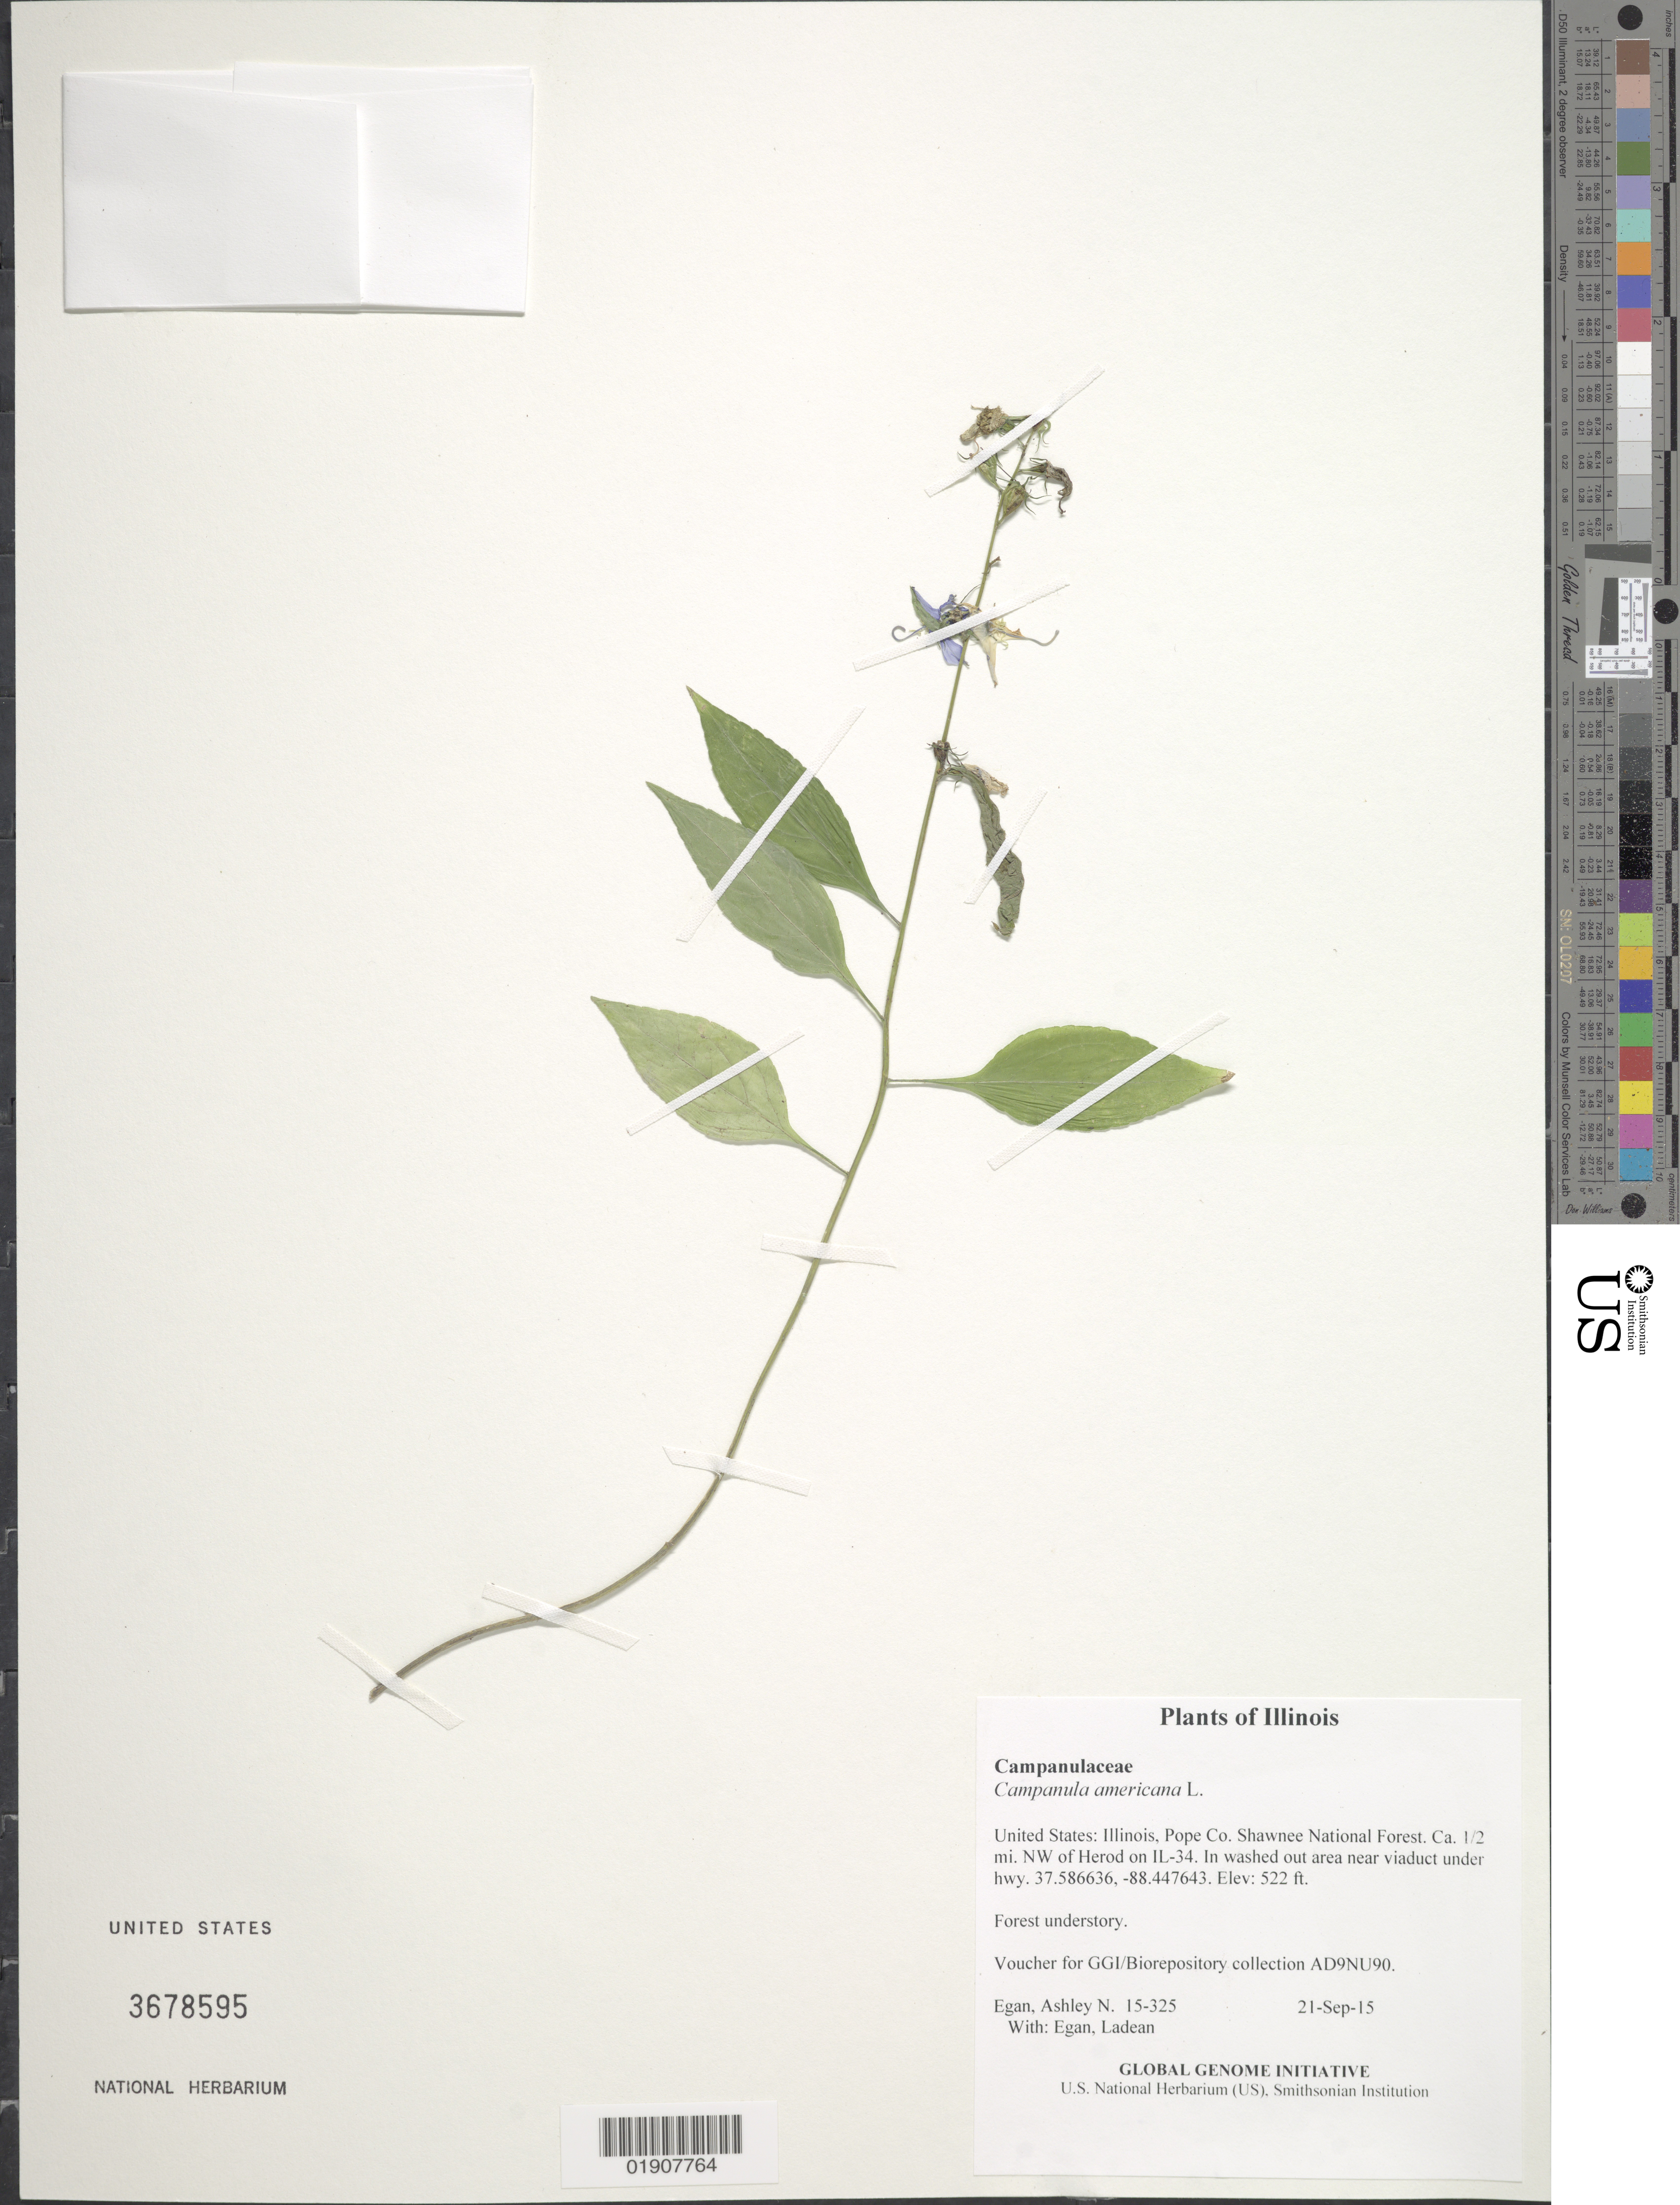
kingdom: Plantae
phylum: Tracheophyta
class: Magnoliopsida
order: Asterales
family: Campanulaceae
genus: Campanula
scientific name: Campanula americana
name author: L.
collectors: A. N. Egan & L. Egan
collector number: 15-325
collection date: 2015-09-21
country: United States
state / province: Illinois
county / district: Pope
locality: Shawnee National Forest. Ca. 1/2 mi. NW of Herod on IL-34. In washed out area near viaduct under hwy.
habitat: Forest understory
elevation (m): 159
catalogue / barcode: US 3678595